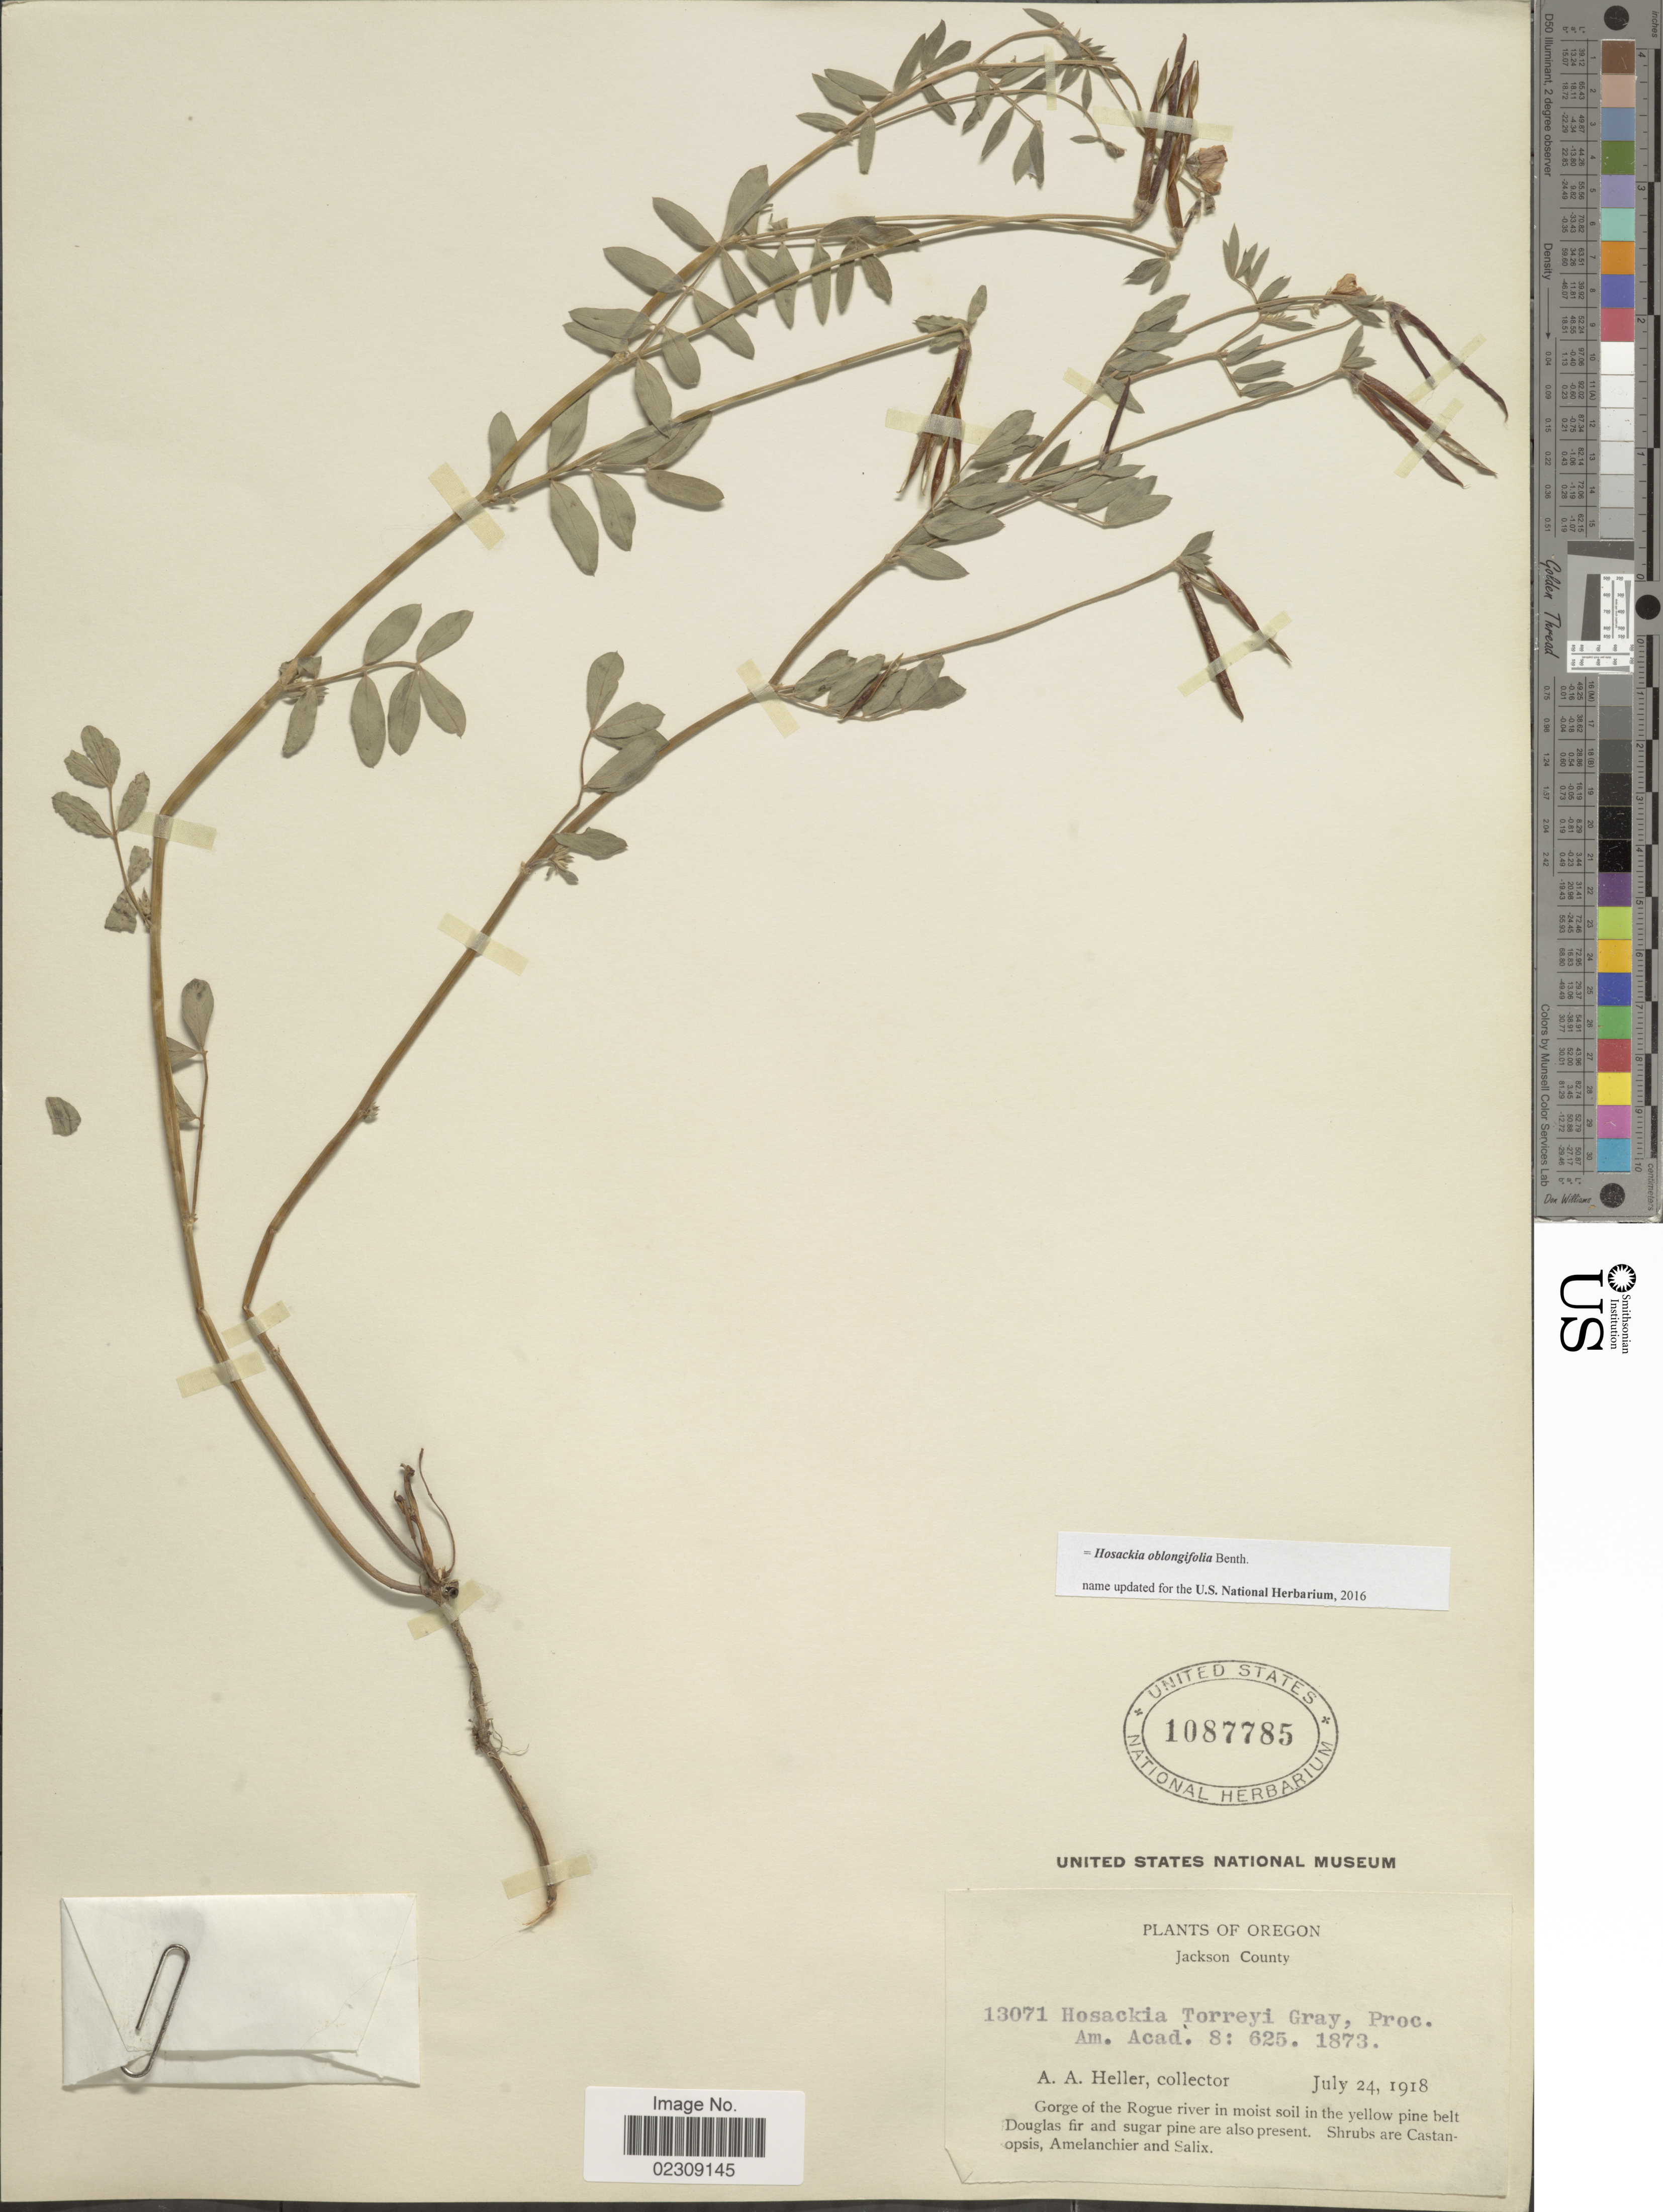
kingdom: Plantae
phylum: Tracheophyta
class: Magnoliopsida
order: Fabales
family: Fabaceae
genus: Hosackia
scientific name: Hosackia oblongifolia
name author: Benth.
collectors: A. A. Heller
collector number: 13071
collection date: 1918-07-24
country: United States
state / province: Oregon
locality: Jackson County, Gorge of the Rogue river in moist soil in the yellow pine belt Douglas fir and sugar pine are also present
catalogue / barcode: US 1087785